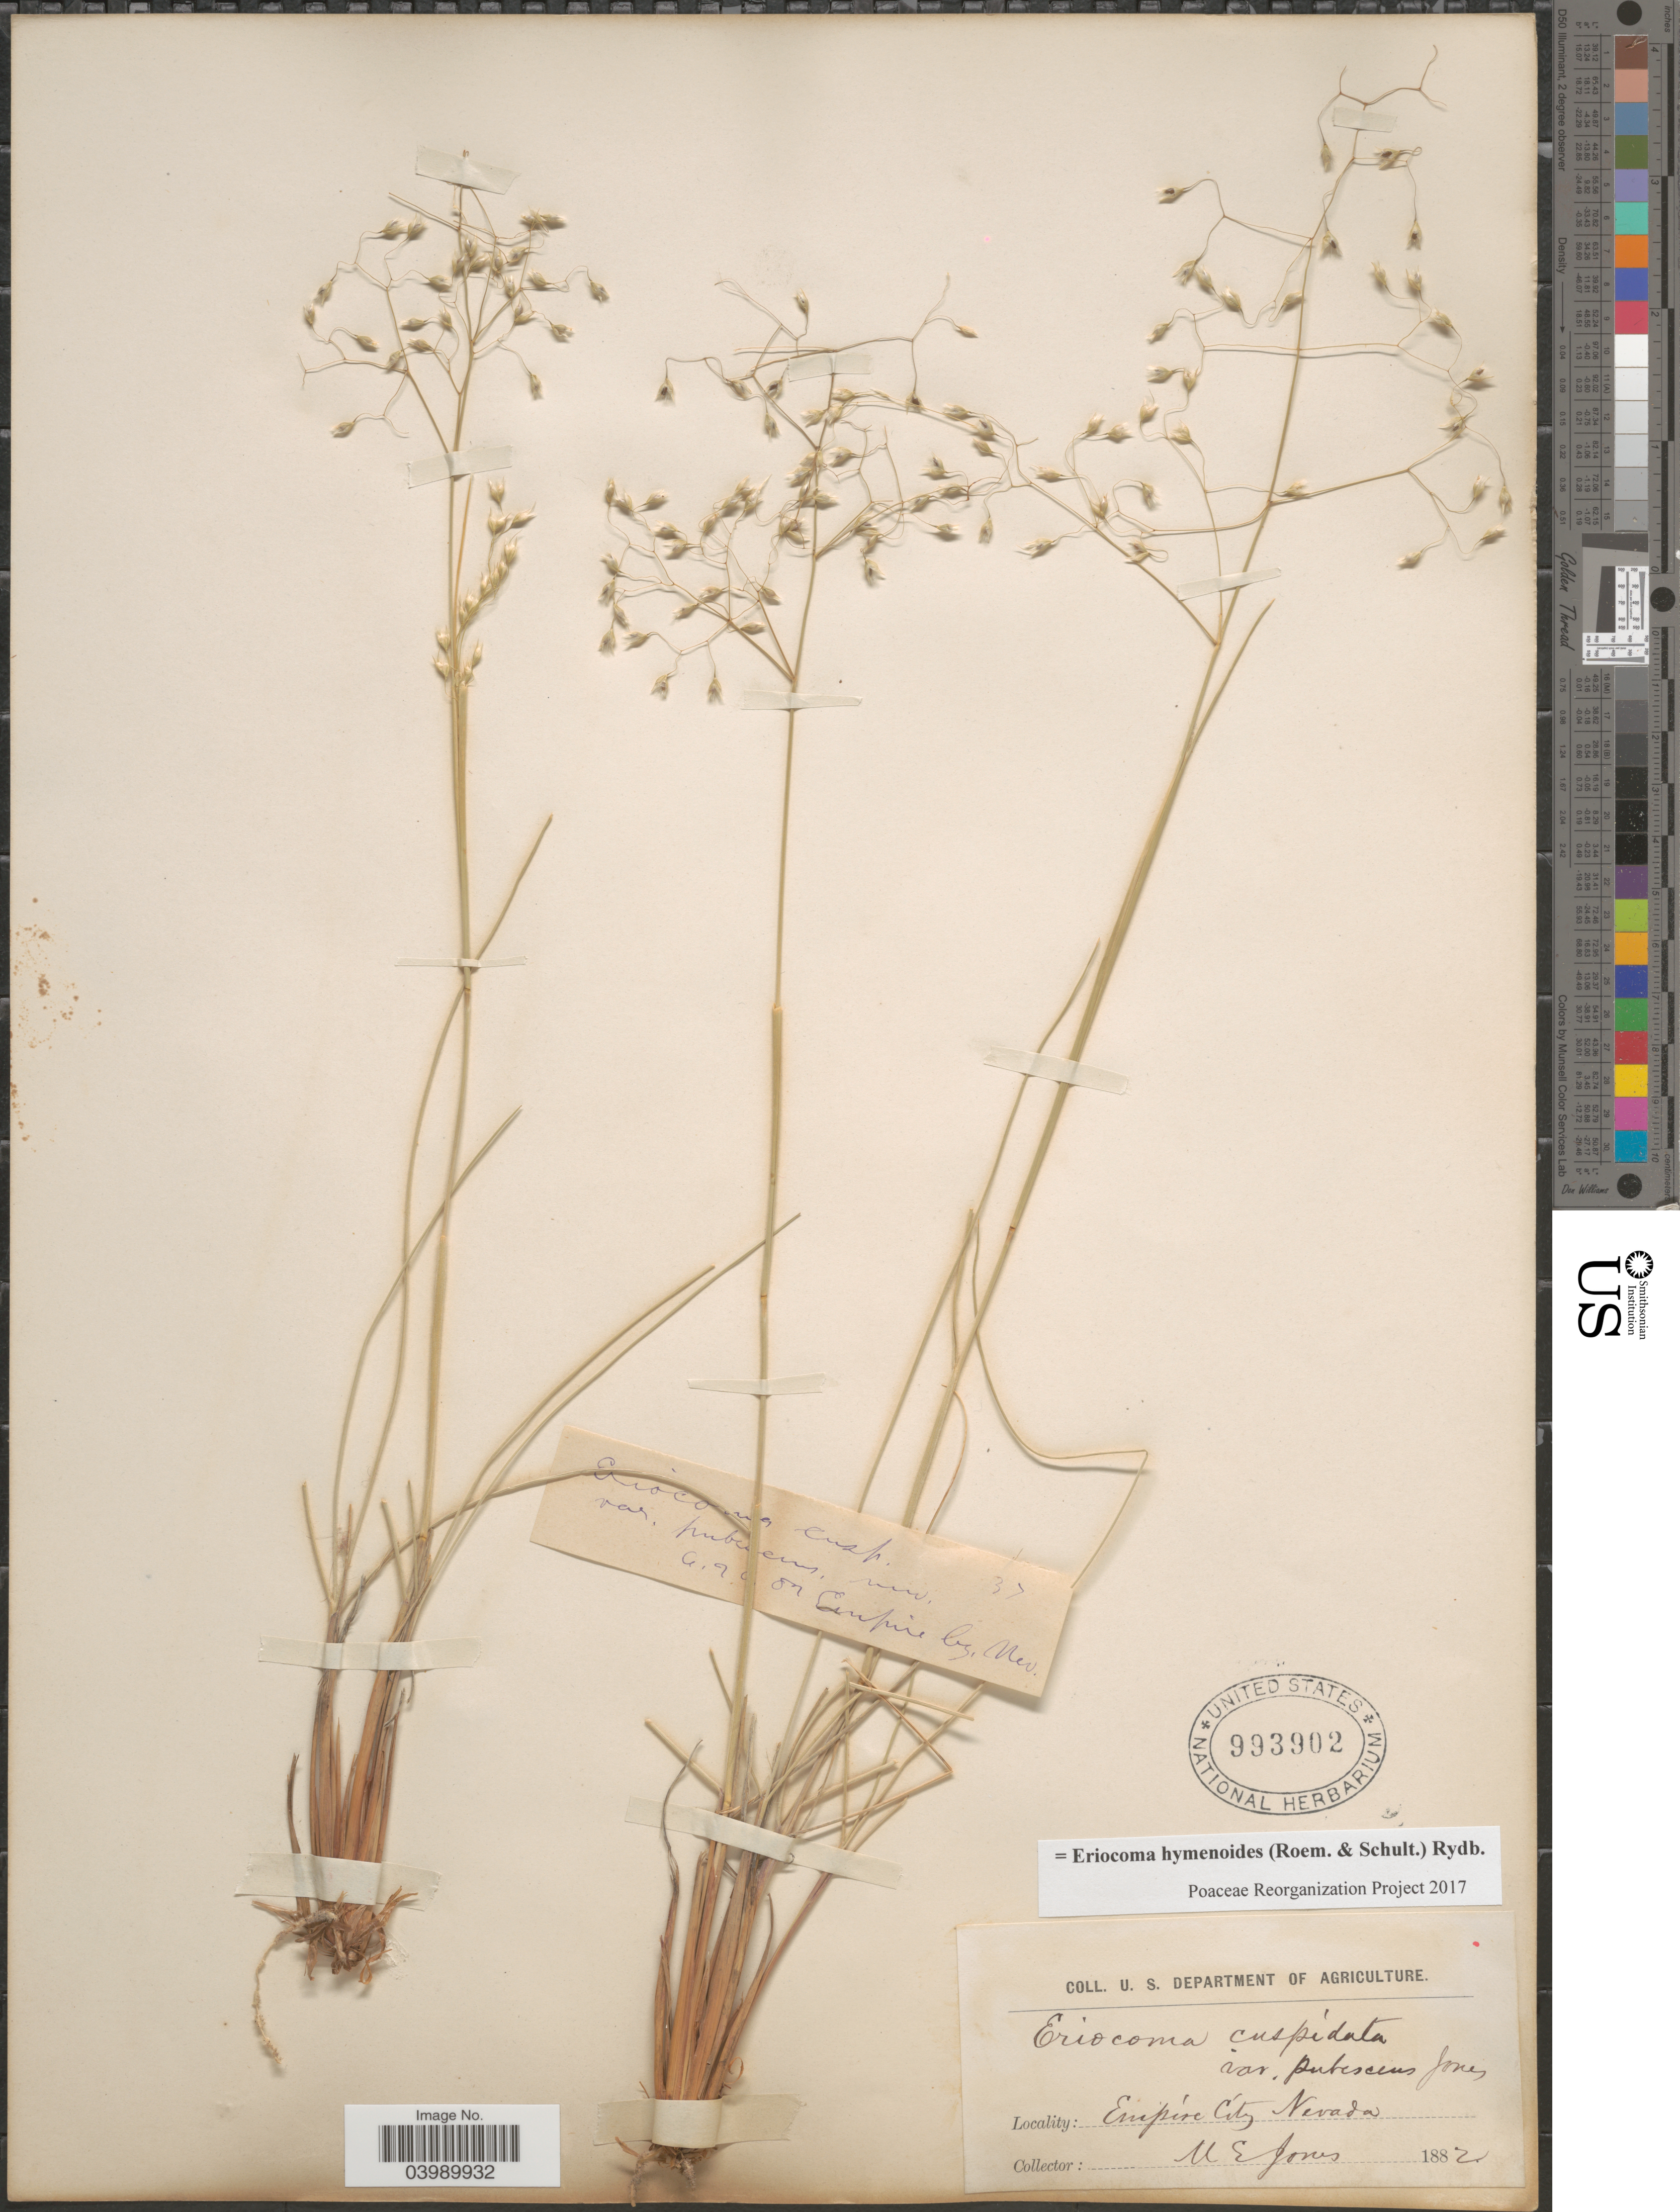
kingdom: Plantae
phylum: Tracheophyta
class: Liliopsida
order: Poales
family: Poaceae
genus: Eriocoma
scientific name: Eriocoma hymenoides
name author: (Roem. & Schult.) Rydb.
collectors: M. E. Jones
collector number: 37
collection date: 1882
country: United States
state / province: Nevada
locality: Empire City.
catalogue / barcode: US 993902